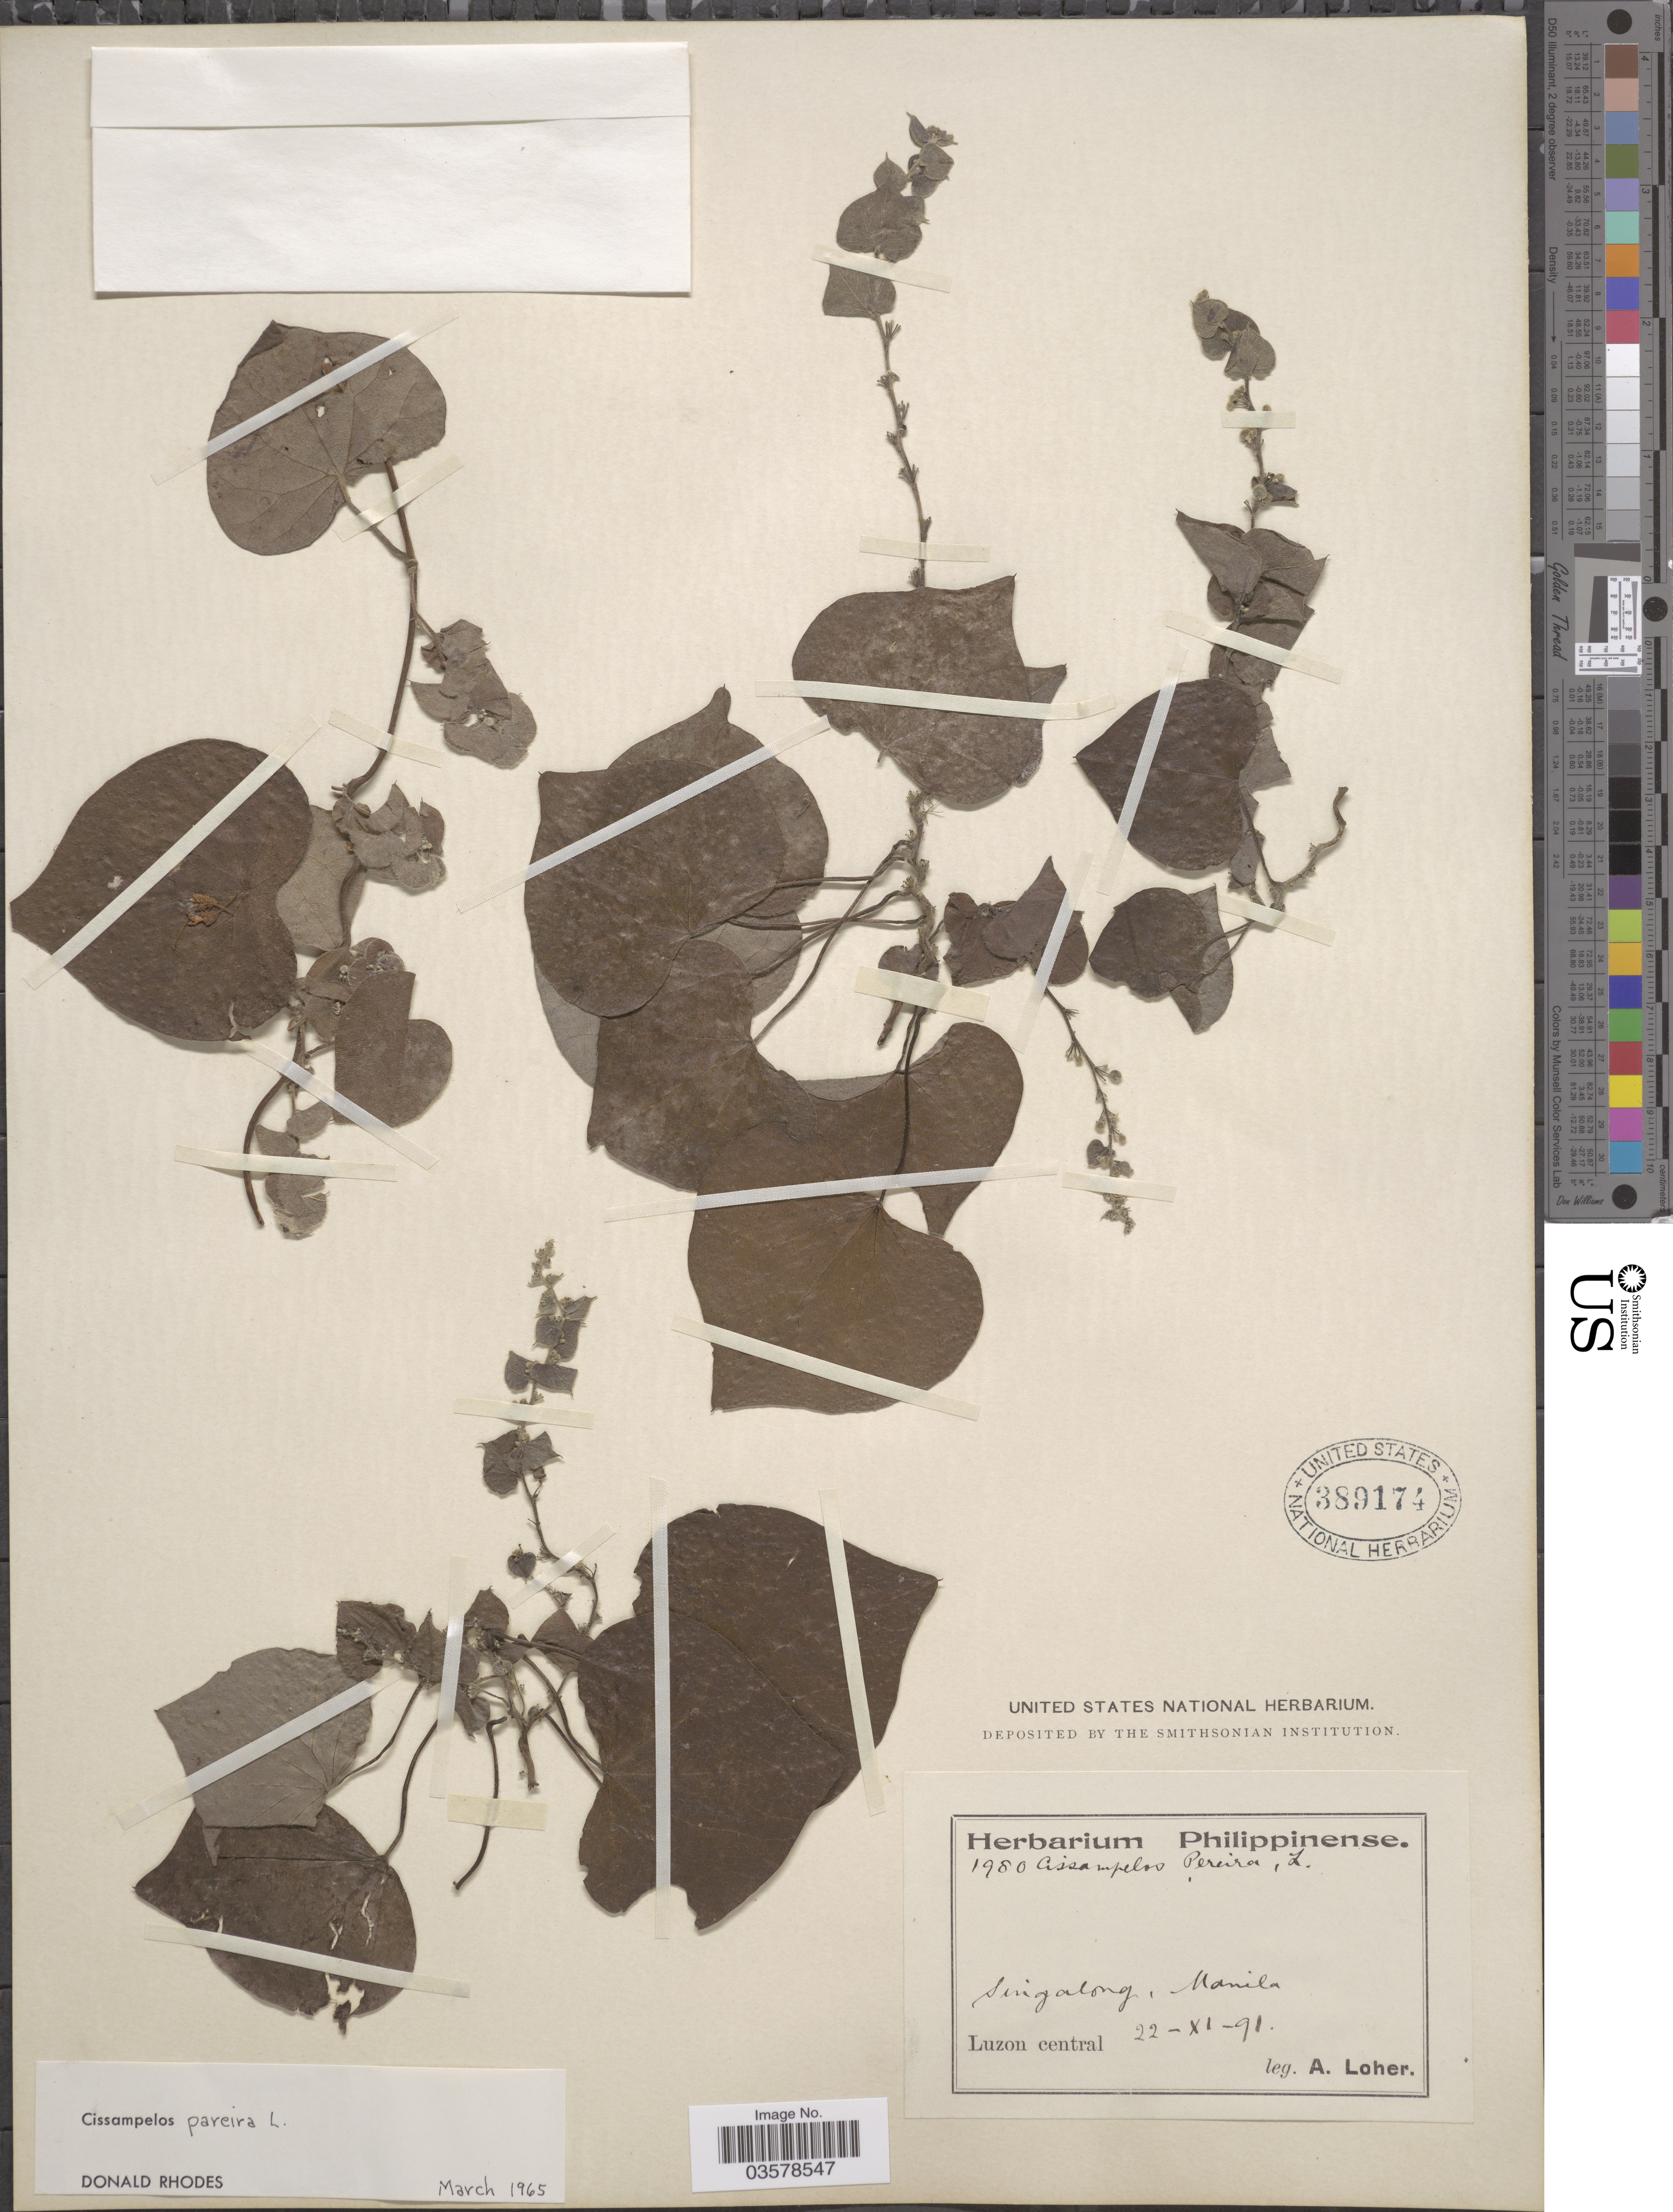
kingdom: Plantae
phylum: Tracheophyta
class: Magnoliopsida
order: Ranunculales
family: Menispermaceae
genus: Cissampelos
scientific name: Cissampelos pareira var. hirsuta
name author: (Buch.-Ham. ex DC.) Forman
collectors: A. Loher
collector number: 1980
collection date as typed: Transcribed d/m/y: 22/11/91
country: Philippines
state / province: Central Luzon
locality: Singalong, Manila. Luzon central.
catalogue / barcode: US 389174